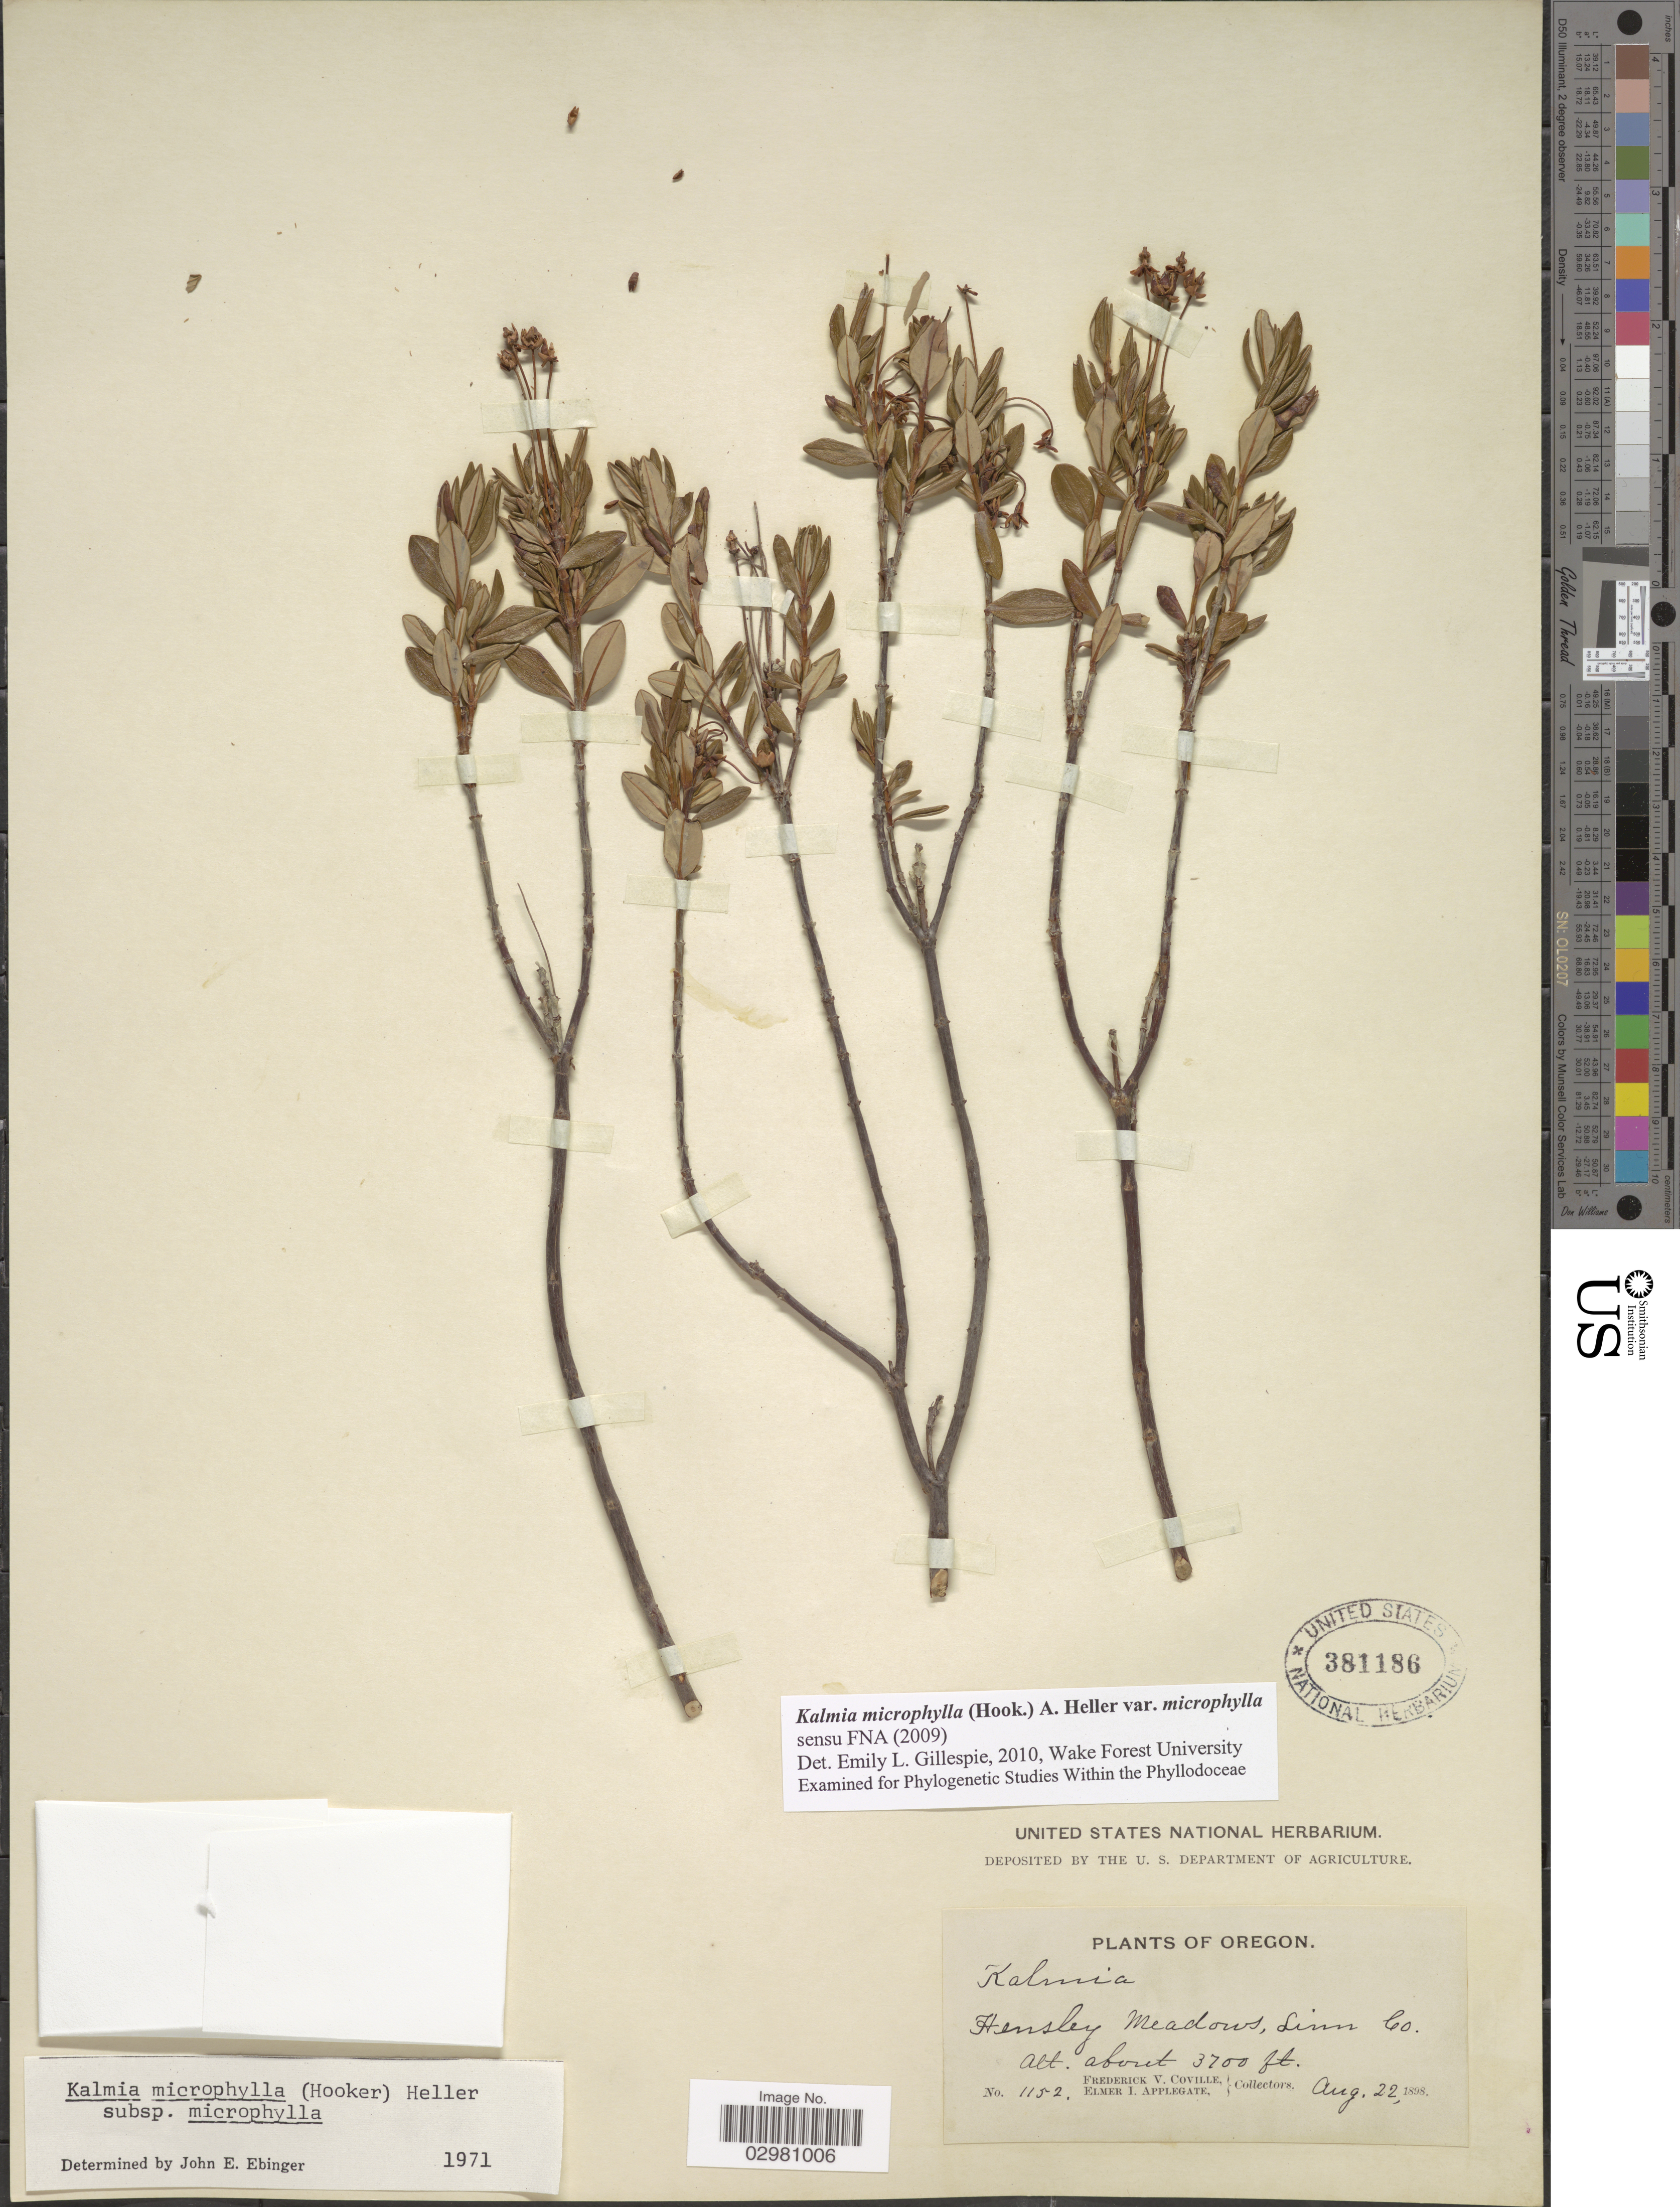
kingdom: Plantae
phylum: Tracheophyta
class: Magnoliopsida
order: Ericales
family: Ericaceae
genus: Kalmia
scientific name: Kalmia microphylla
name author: (Hook.) A. Heller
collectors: F. V. Coville & E. I. Applegate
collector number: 1152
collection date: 1898-08-22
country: United States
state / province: Oregon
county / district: Linn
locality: Hensley Meadows, Linn Co.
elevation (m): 1128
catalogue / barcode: US 381186